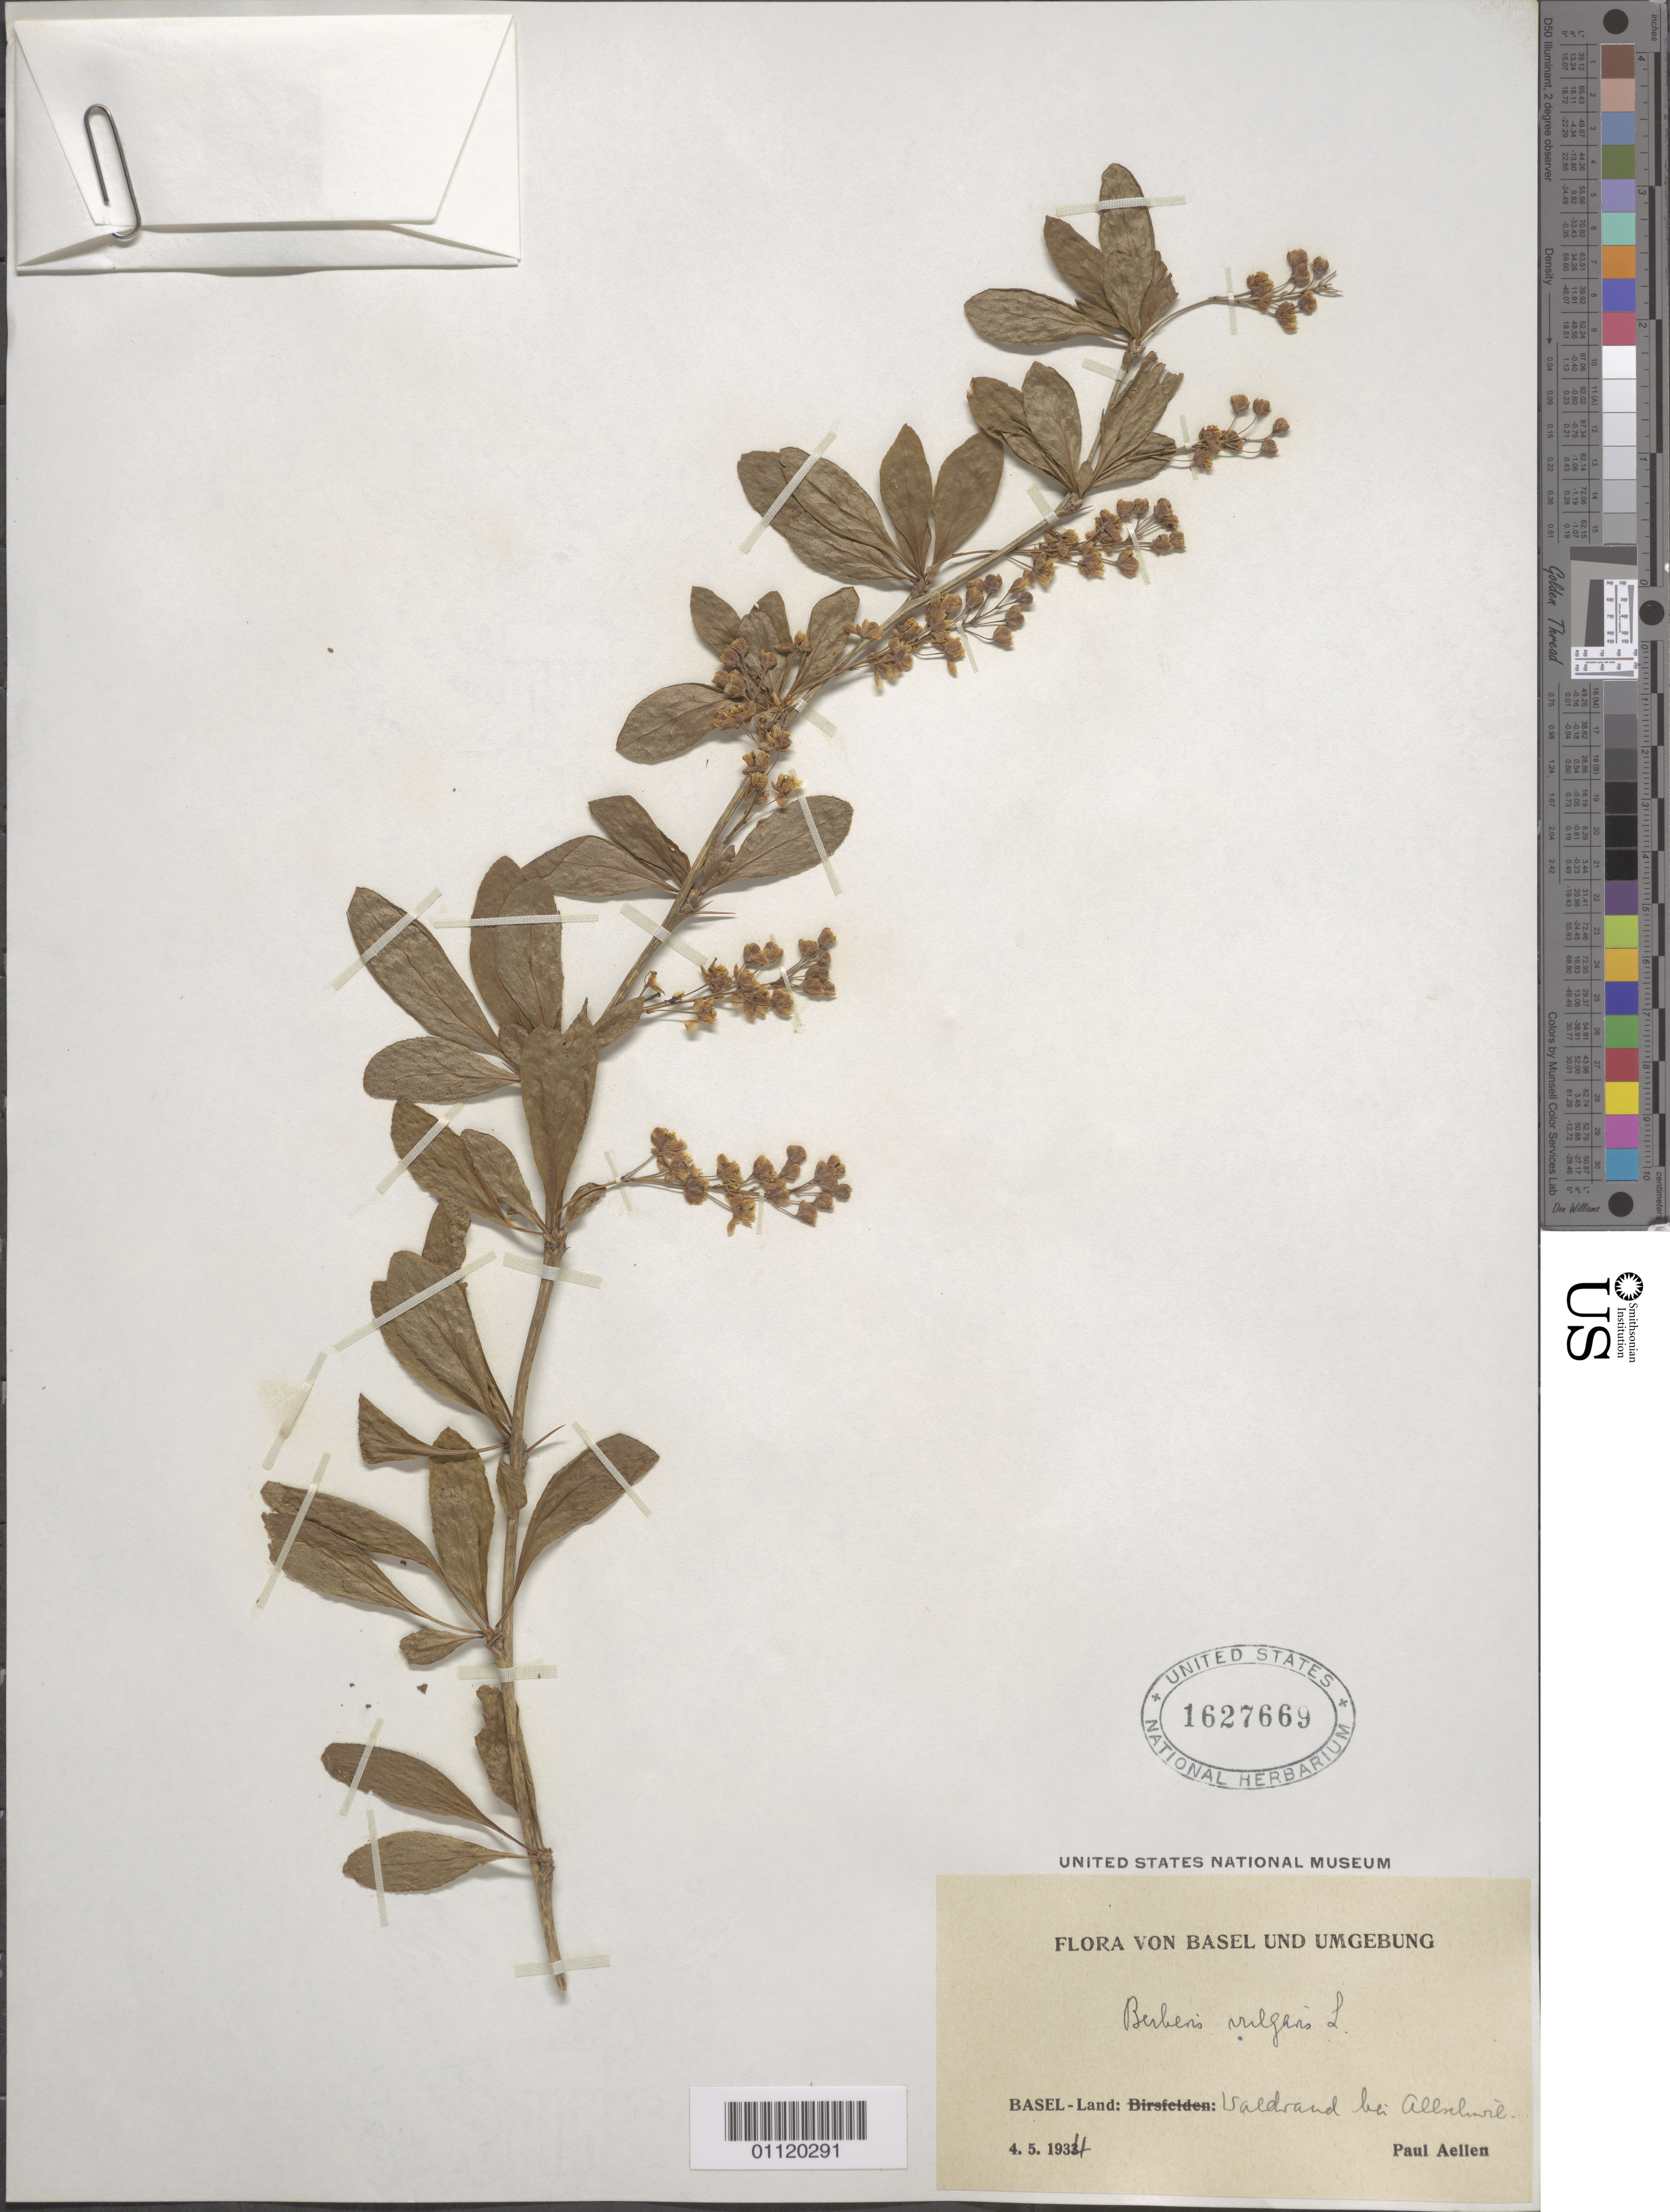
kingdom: Plantae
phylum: Tracheophyta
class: Magnoliopsida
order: Ranunculales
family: Berberidaceae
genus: Berberis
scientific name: Berberis vulgaris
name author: L.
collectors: P. Aellen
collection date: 1934-04-05 or 1934-05-04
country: Switzerland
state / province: Basel-Landschaft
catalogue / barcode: US 1627669